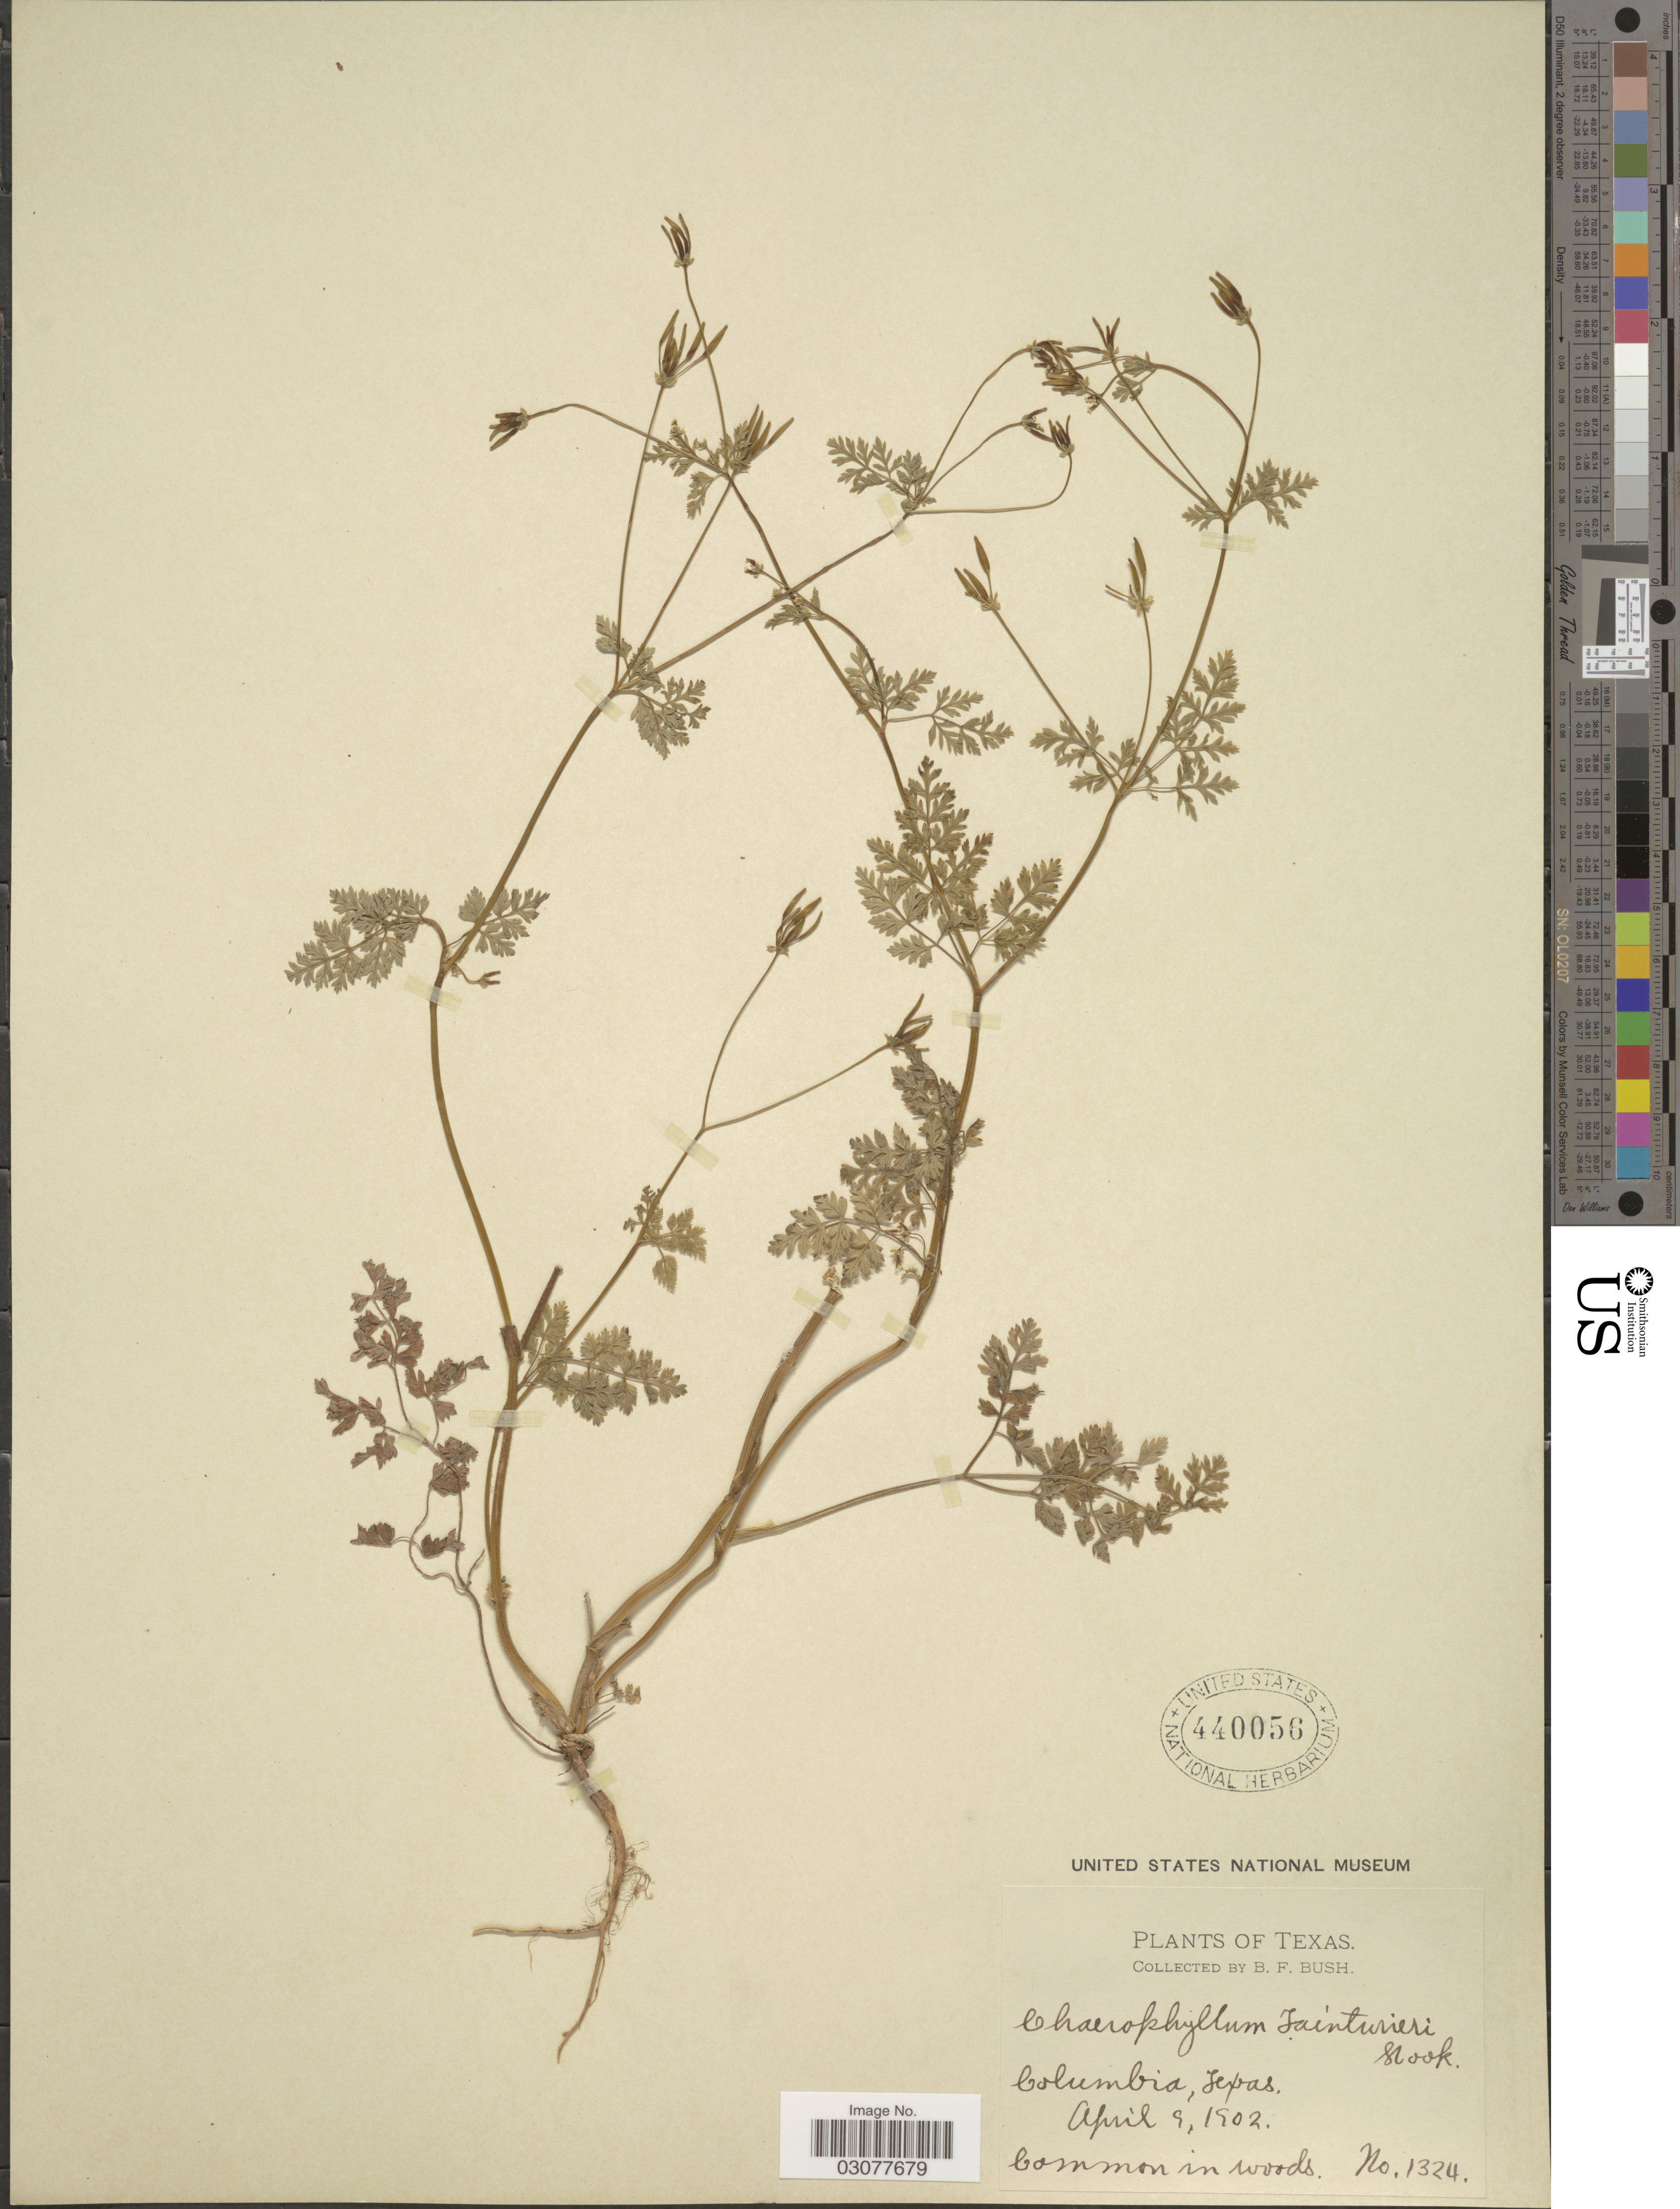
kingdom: Plantae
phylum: Tracheophyta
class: Magnoliopsida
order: Apiales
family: Apiaceae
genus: Chaerophyllum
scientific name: Chaerophyllum tainturieri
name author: Hook.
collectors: B. F. Bush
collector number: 1324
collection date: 1902-04-09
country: United States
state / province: Texas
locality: Columbia.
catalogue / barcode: US 440056